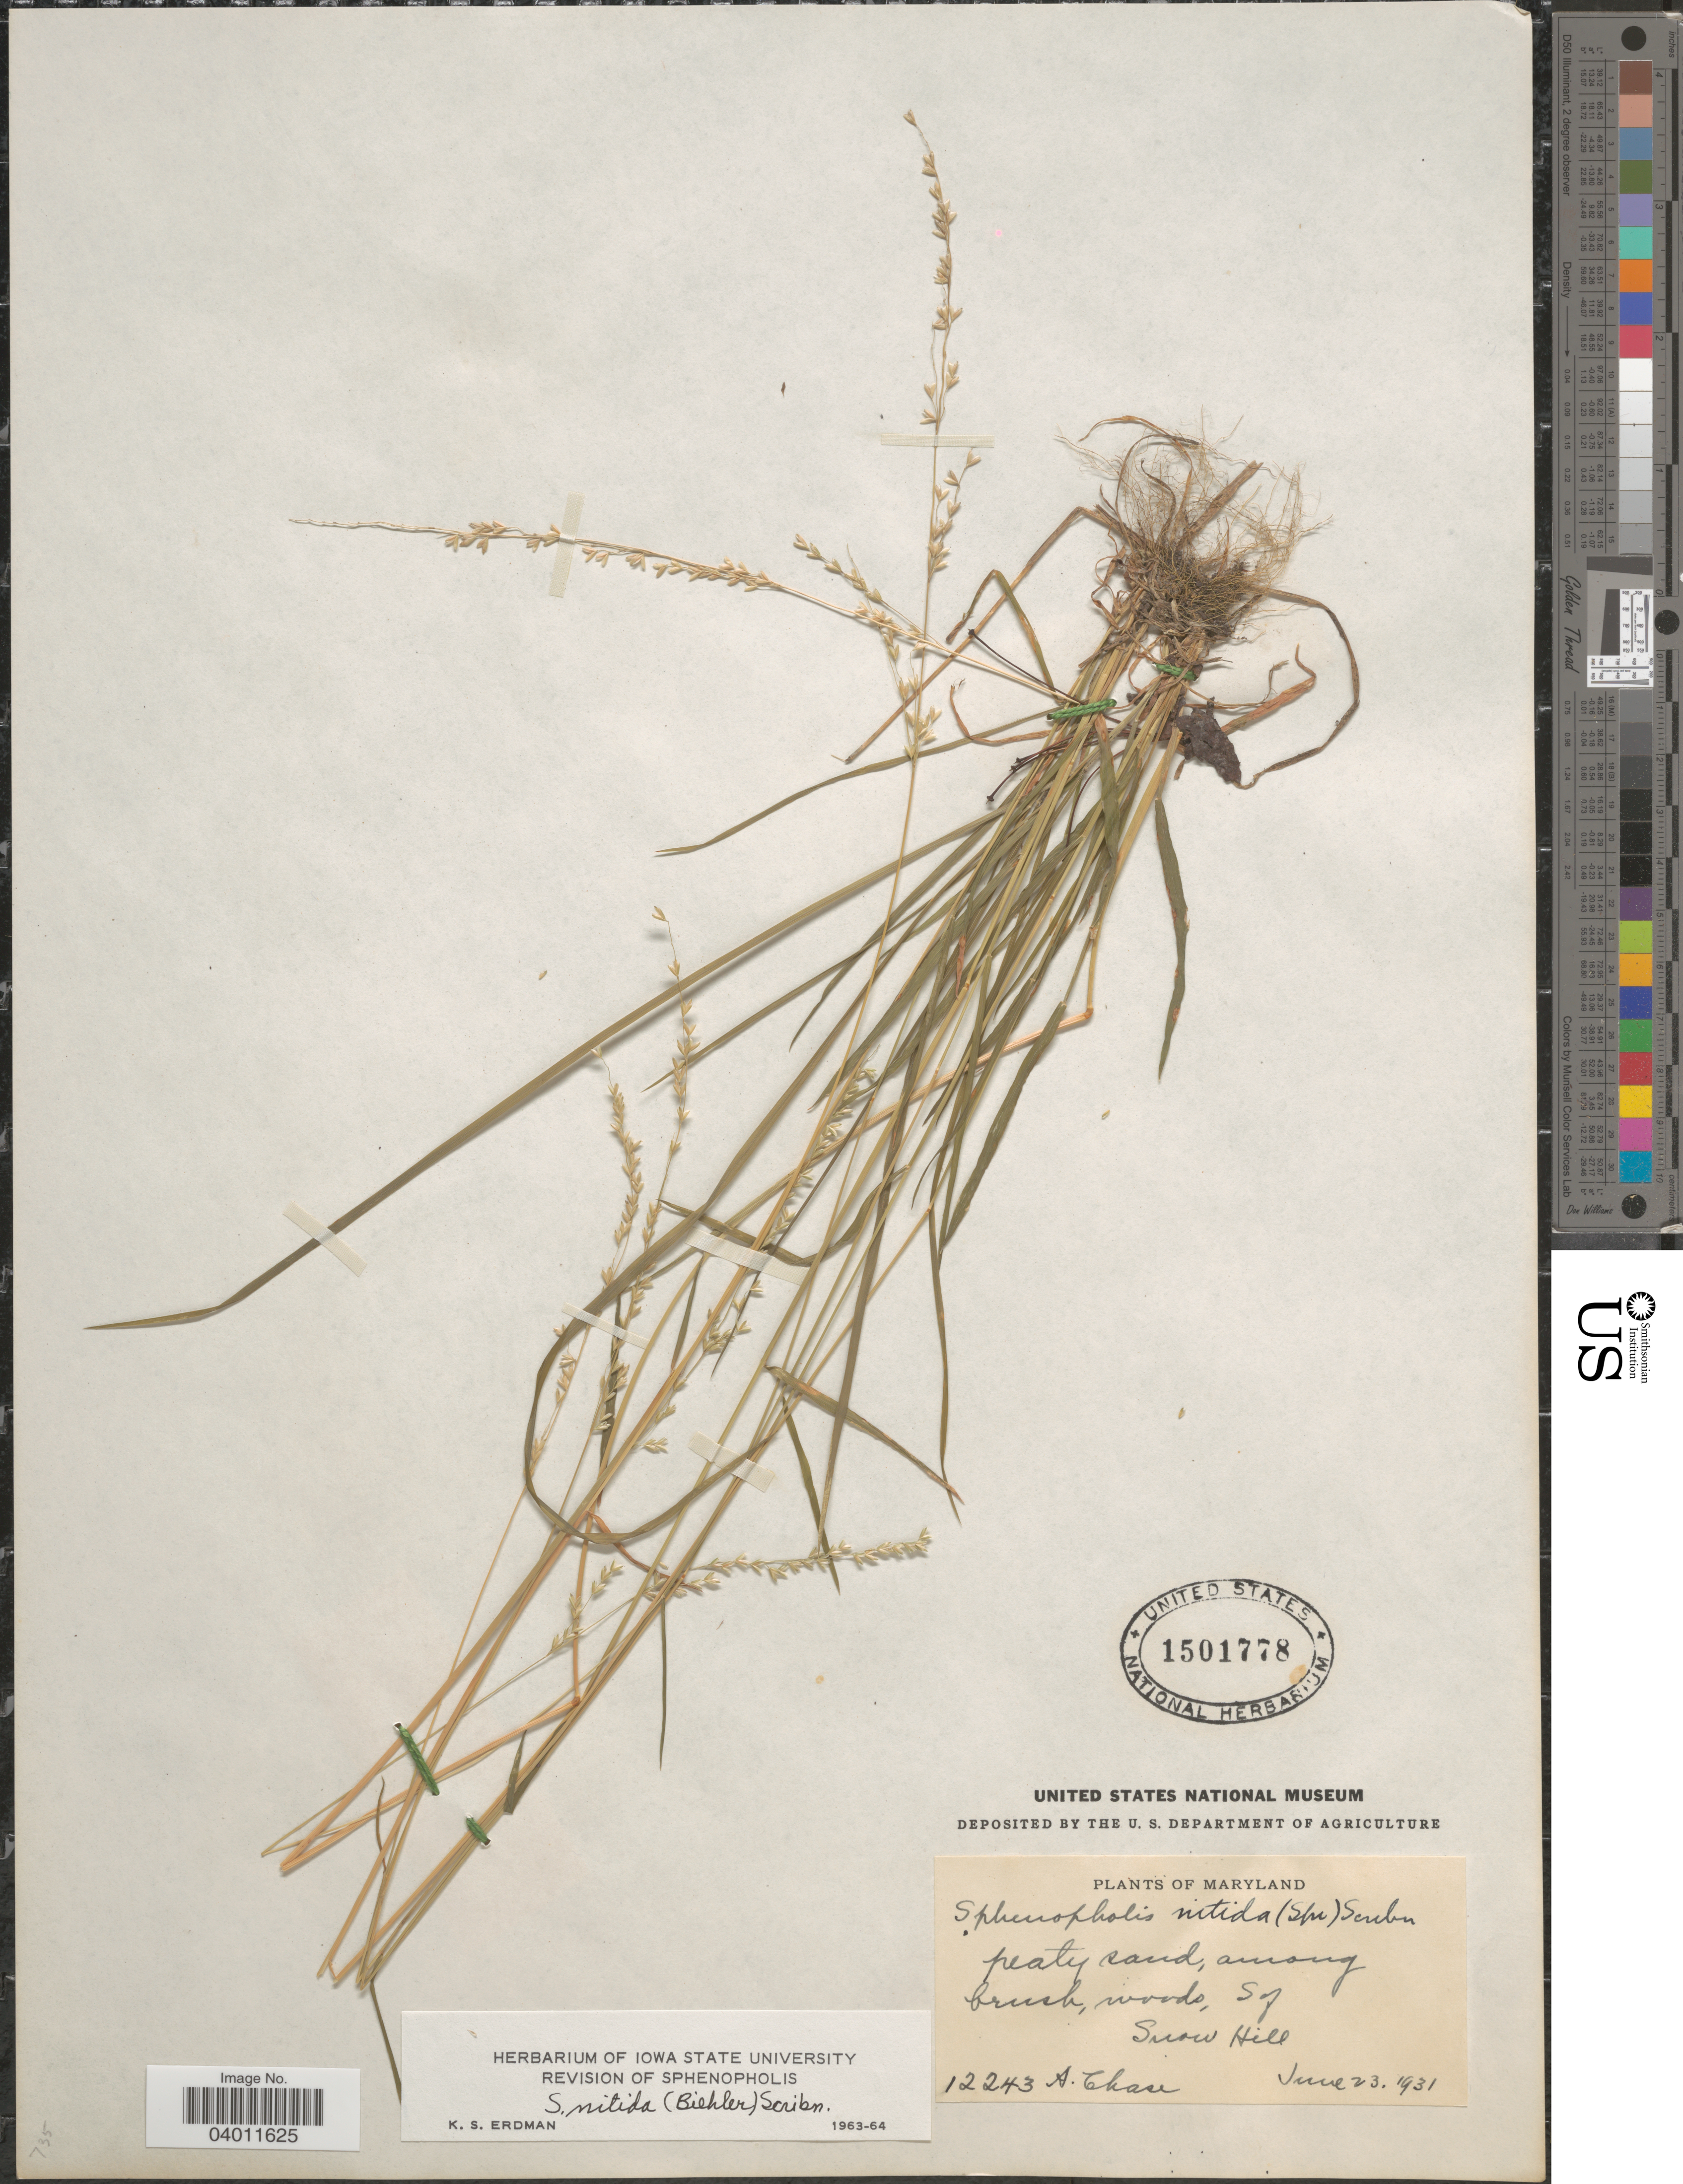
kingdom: Plantae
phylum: Tracheophyta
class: Liliopsida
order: Poales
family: Poaceae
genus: Sphenopholis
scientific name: Sphenopholis nitida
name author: (Biehler) Scribn.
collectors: A. Chase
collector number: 12243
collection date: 1931-06-23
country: United States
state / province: Maryland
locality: S of Snow Hill.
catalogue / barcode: US 1501778